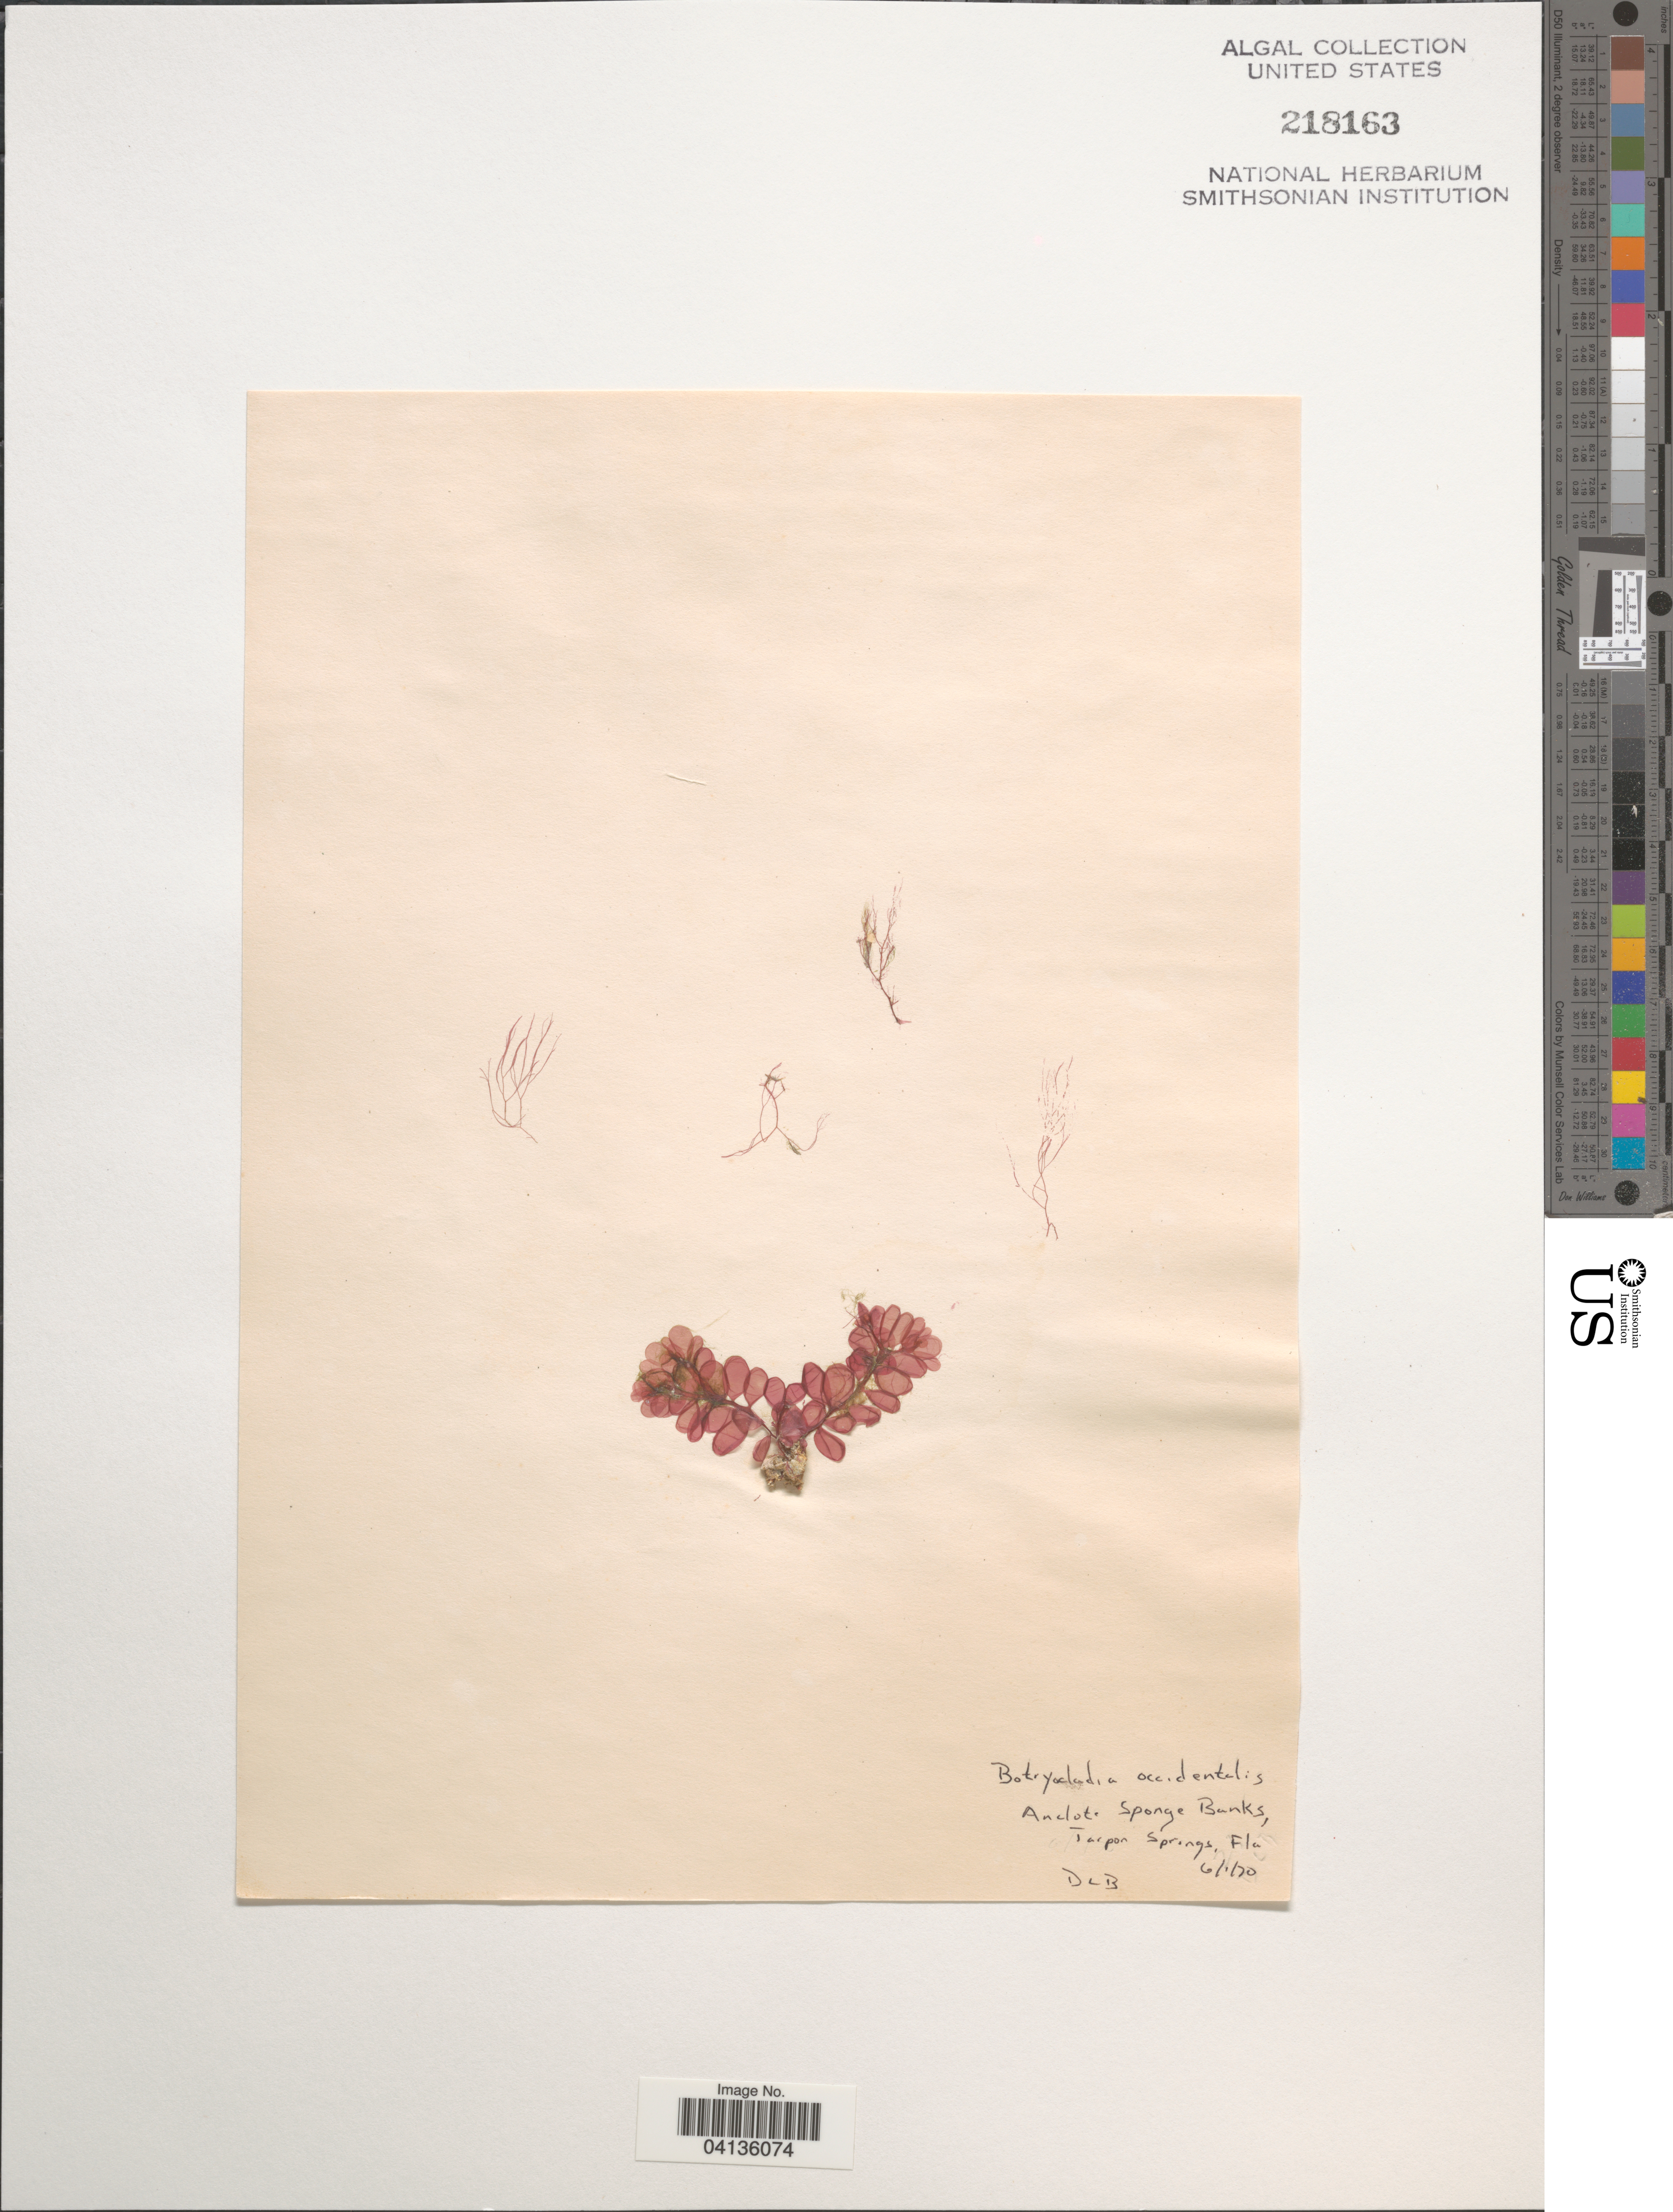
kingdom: Plantae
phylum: Rhodophyta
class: Florideophyceae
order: Rhodymeniales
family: Rhodymeniaceae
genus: Botryocladia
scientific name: Botryocladia occidentalis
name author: (Børgesen) Kylin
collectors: D. L. B.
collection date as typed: Transcribed d/m/y: 1/6/70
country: United States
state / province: Florida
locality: Anclote Sponge Banks, Tarpon Springs.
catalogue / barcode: US 218163